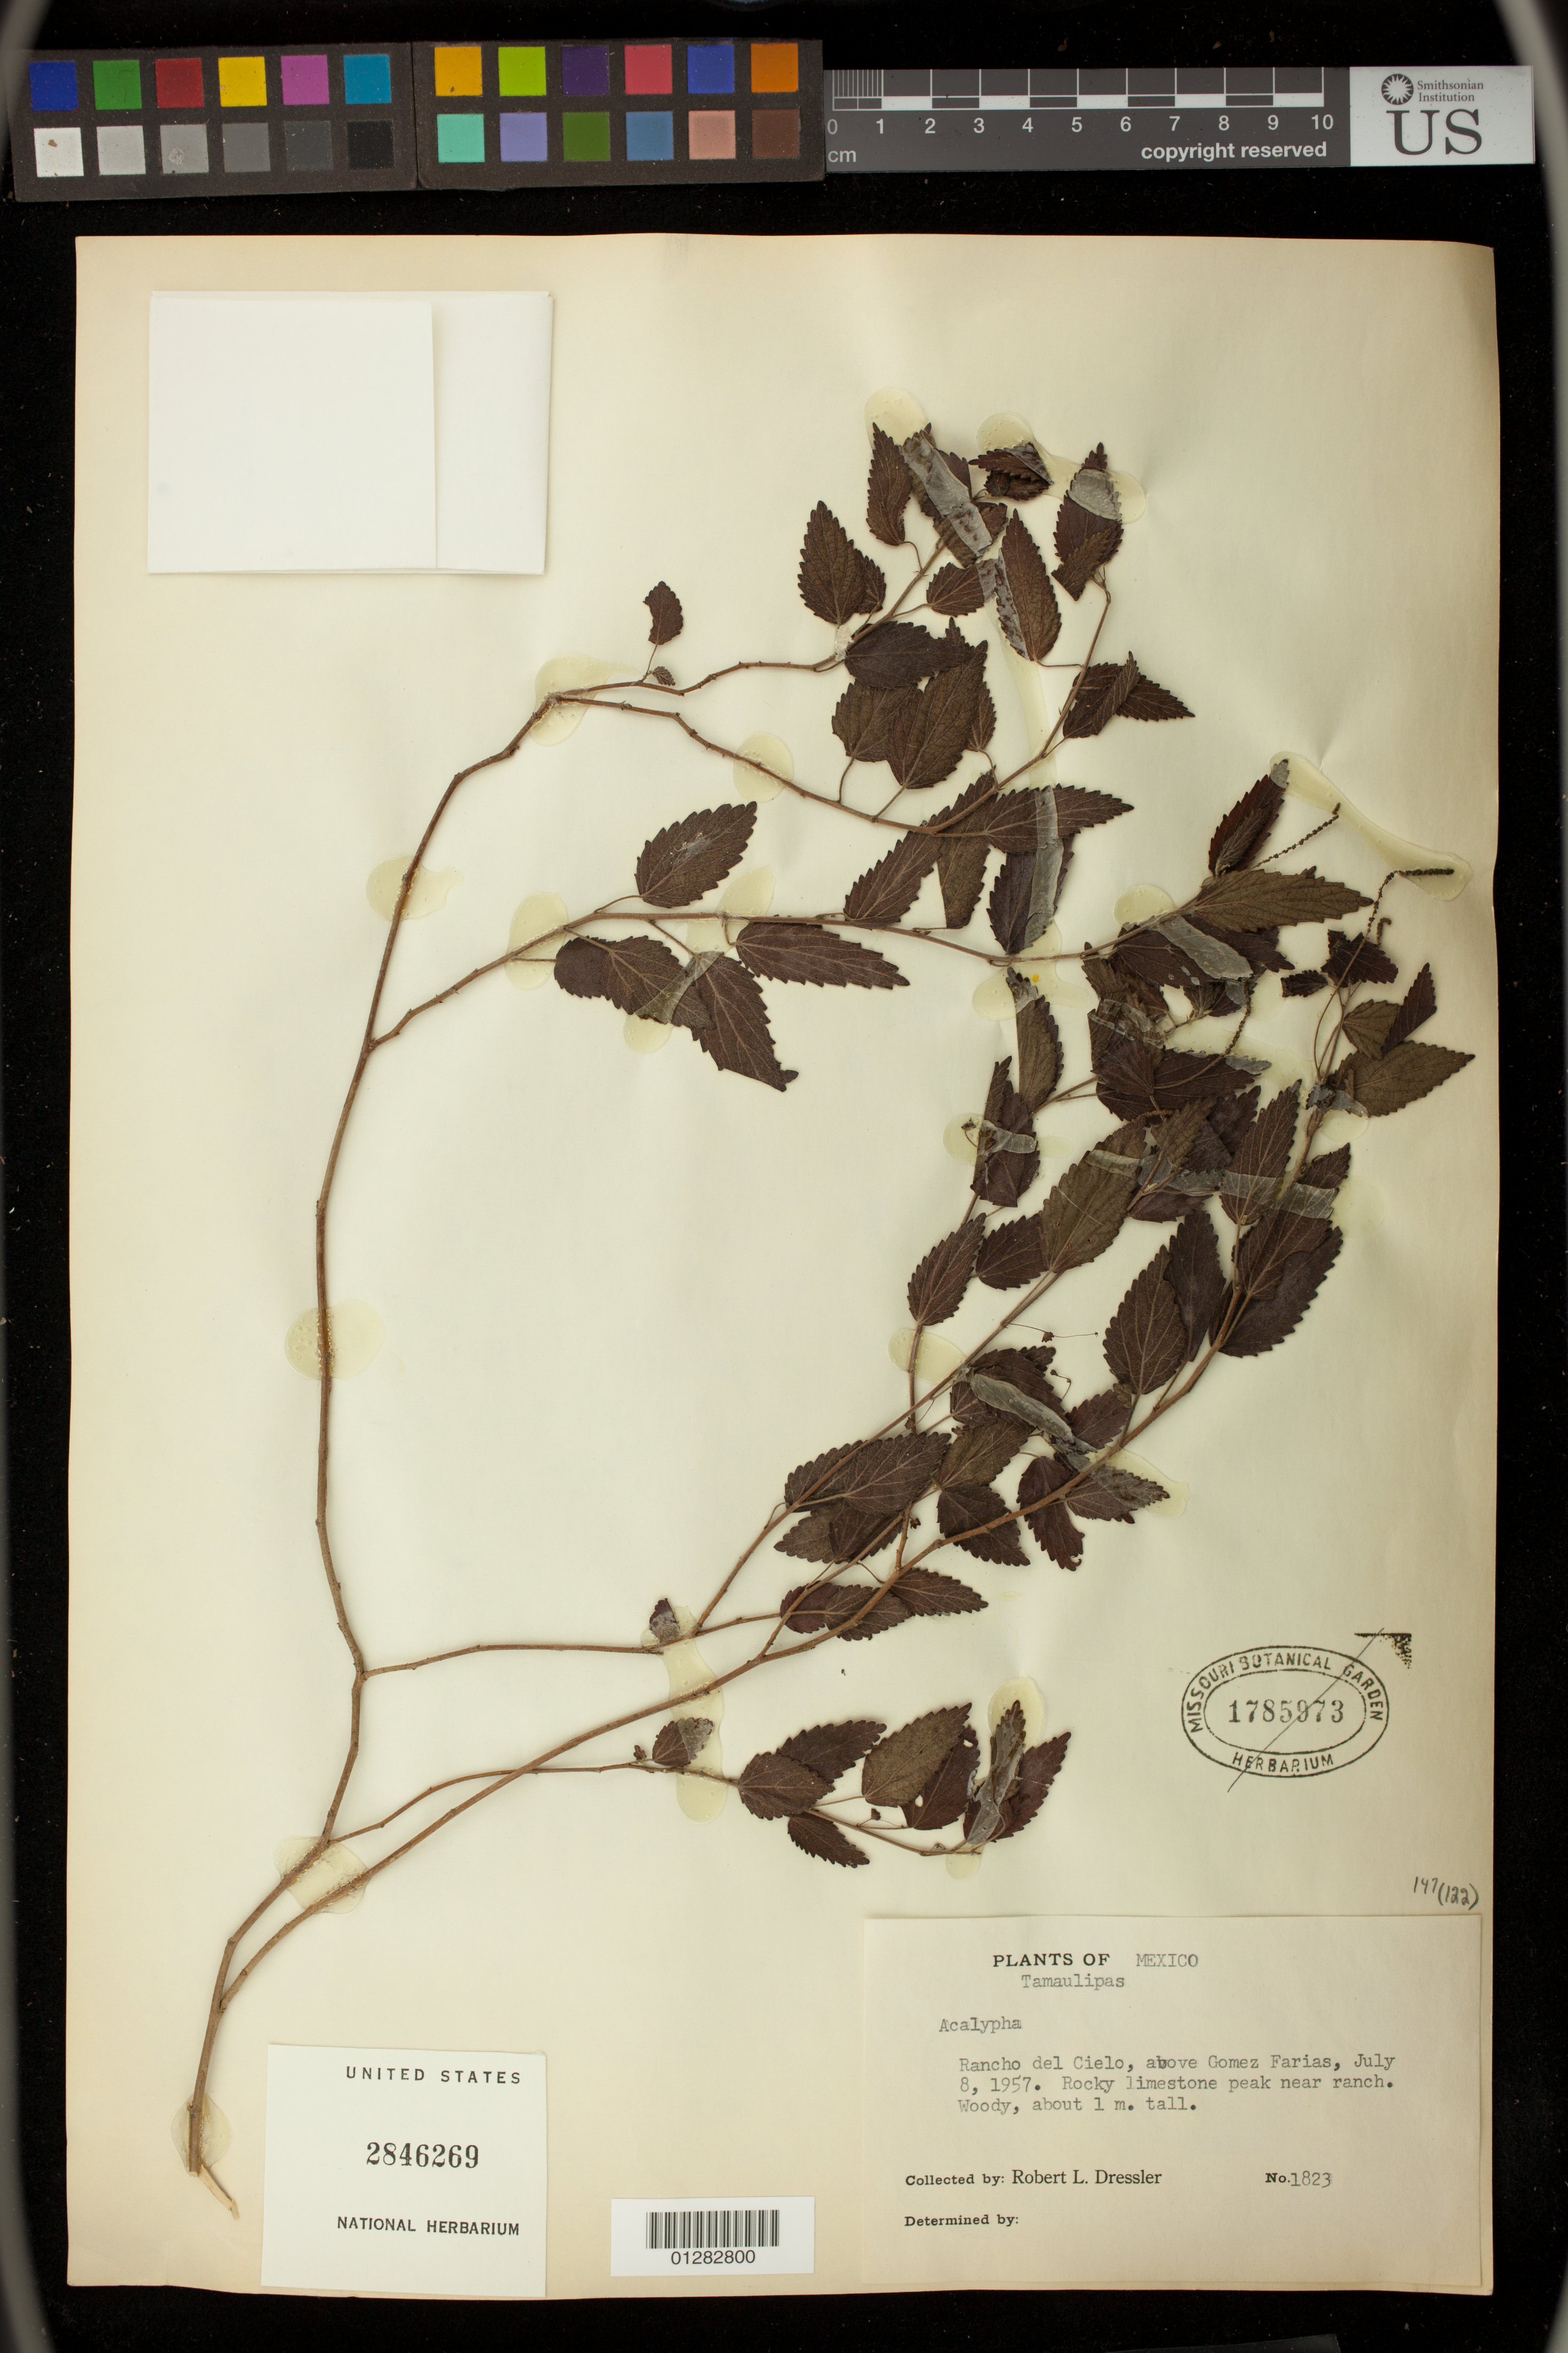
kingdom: Plantae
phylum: Tracheophyta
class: Magnoliopsida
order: Malpighiales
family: Euphorbiaceae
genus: Acalypha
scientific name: Acalypha sp.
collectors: R. Dressler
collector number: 1823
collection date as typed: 08 Jul 1957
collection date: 1957-07-08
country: Mexico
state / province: Tamaulipas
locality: Rancho del cielo, above Gomez Farias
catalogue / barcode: US 2846269